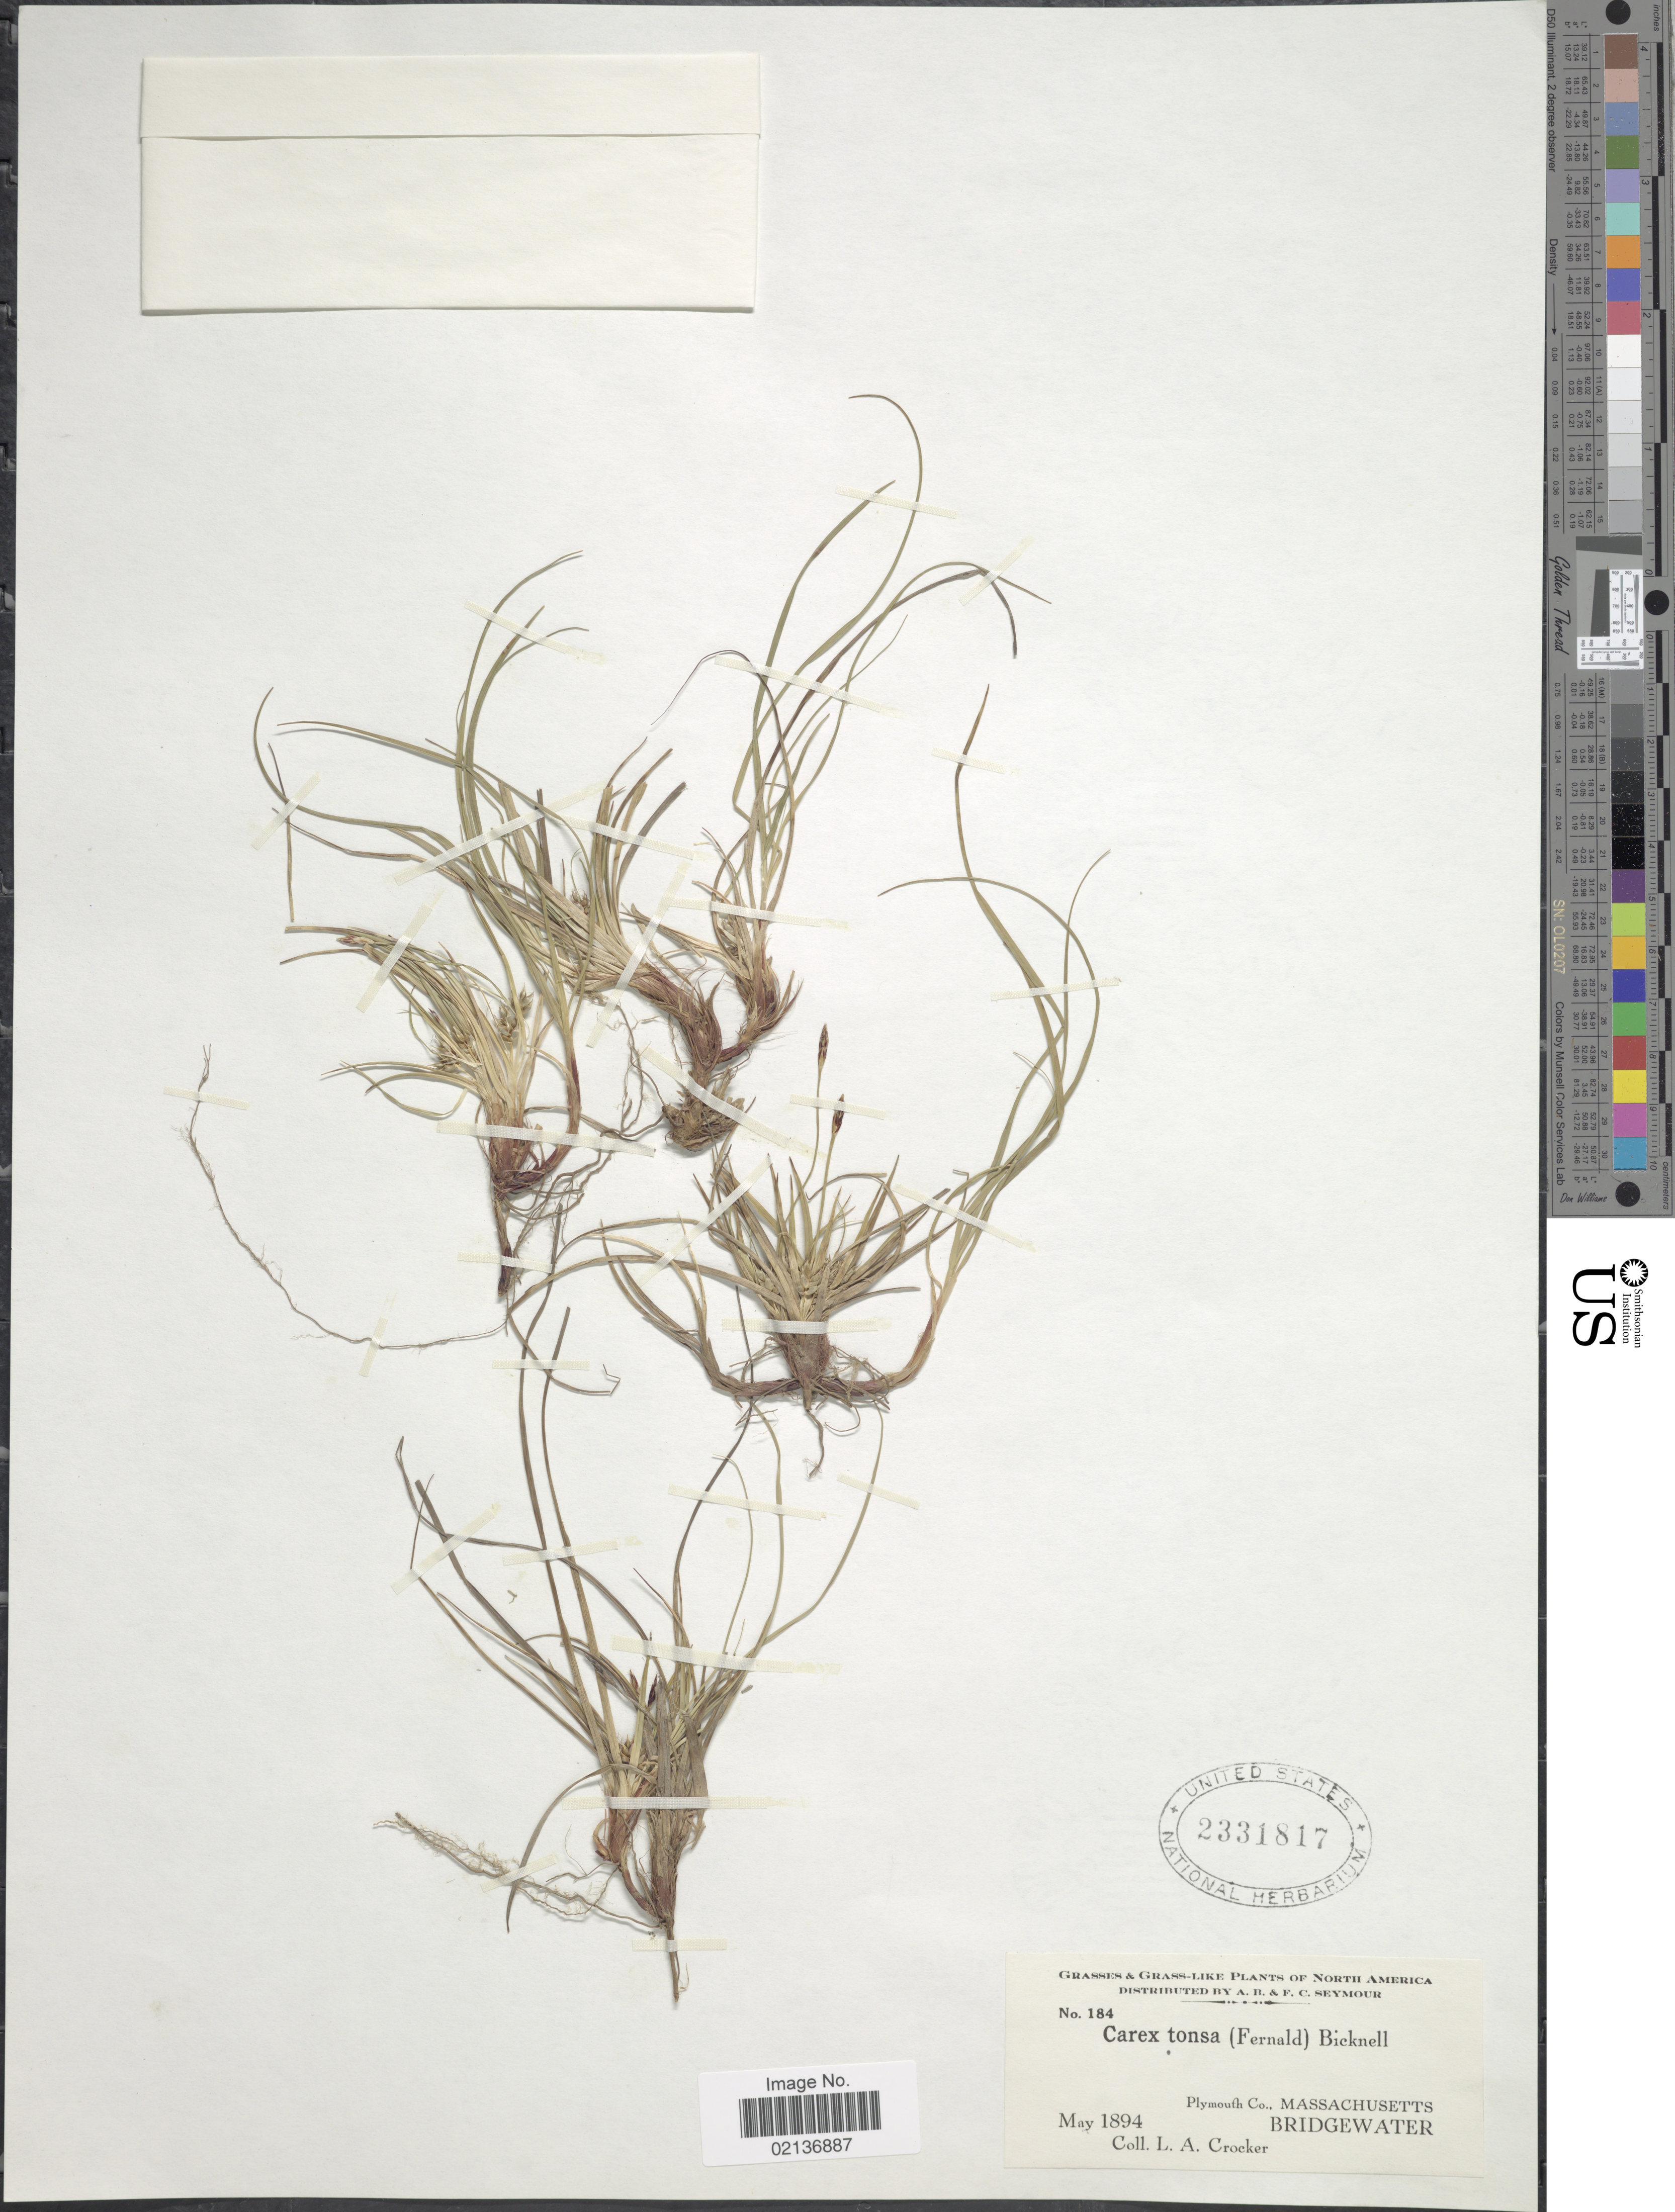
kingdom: Plantae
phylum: Tracheophyta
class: Liliopsida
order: Poales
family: Cyperaceae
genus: Carex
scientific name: Carex tonsa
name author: (Fernald) E.P. Bicknell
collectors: L. Crocker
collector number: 184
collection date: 1894-05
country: United States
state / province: Massachusetts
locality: Plymouth Co., Massachusetts, Bridgewater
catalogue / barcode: US 2331817